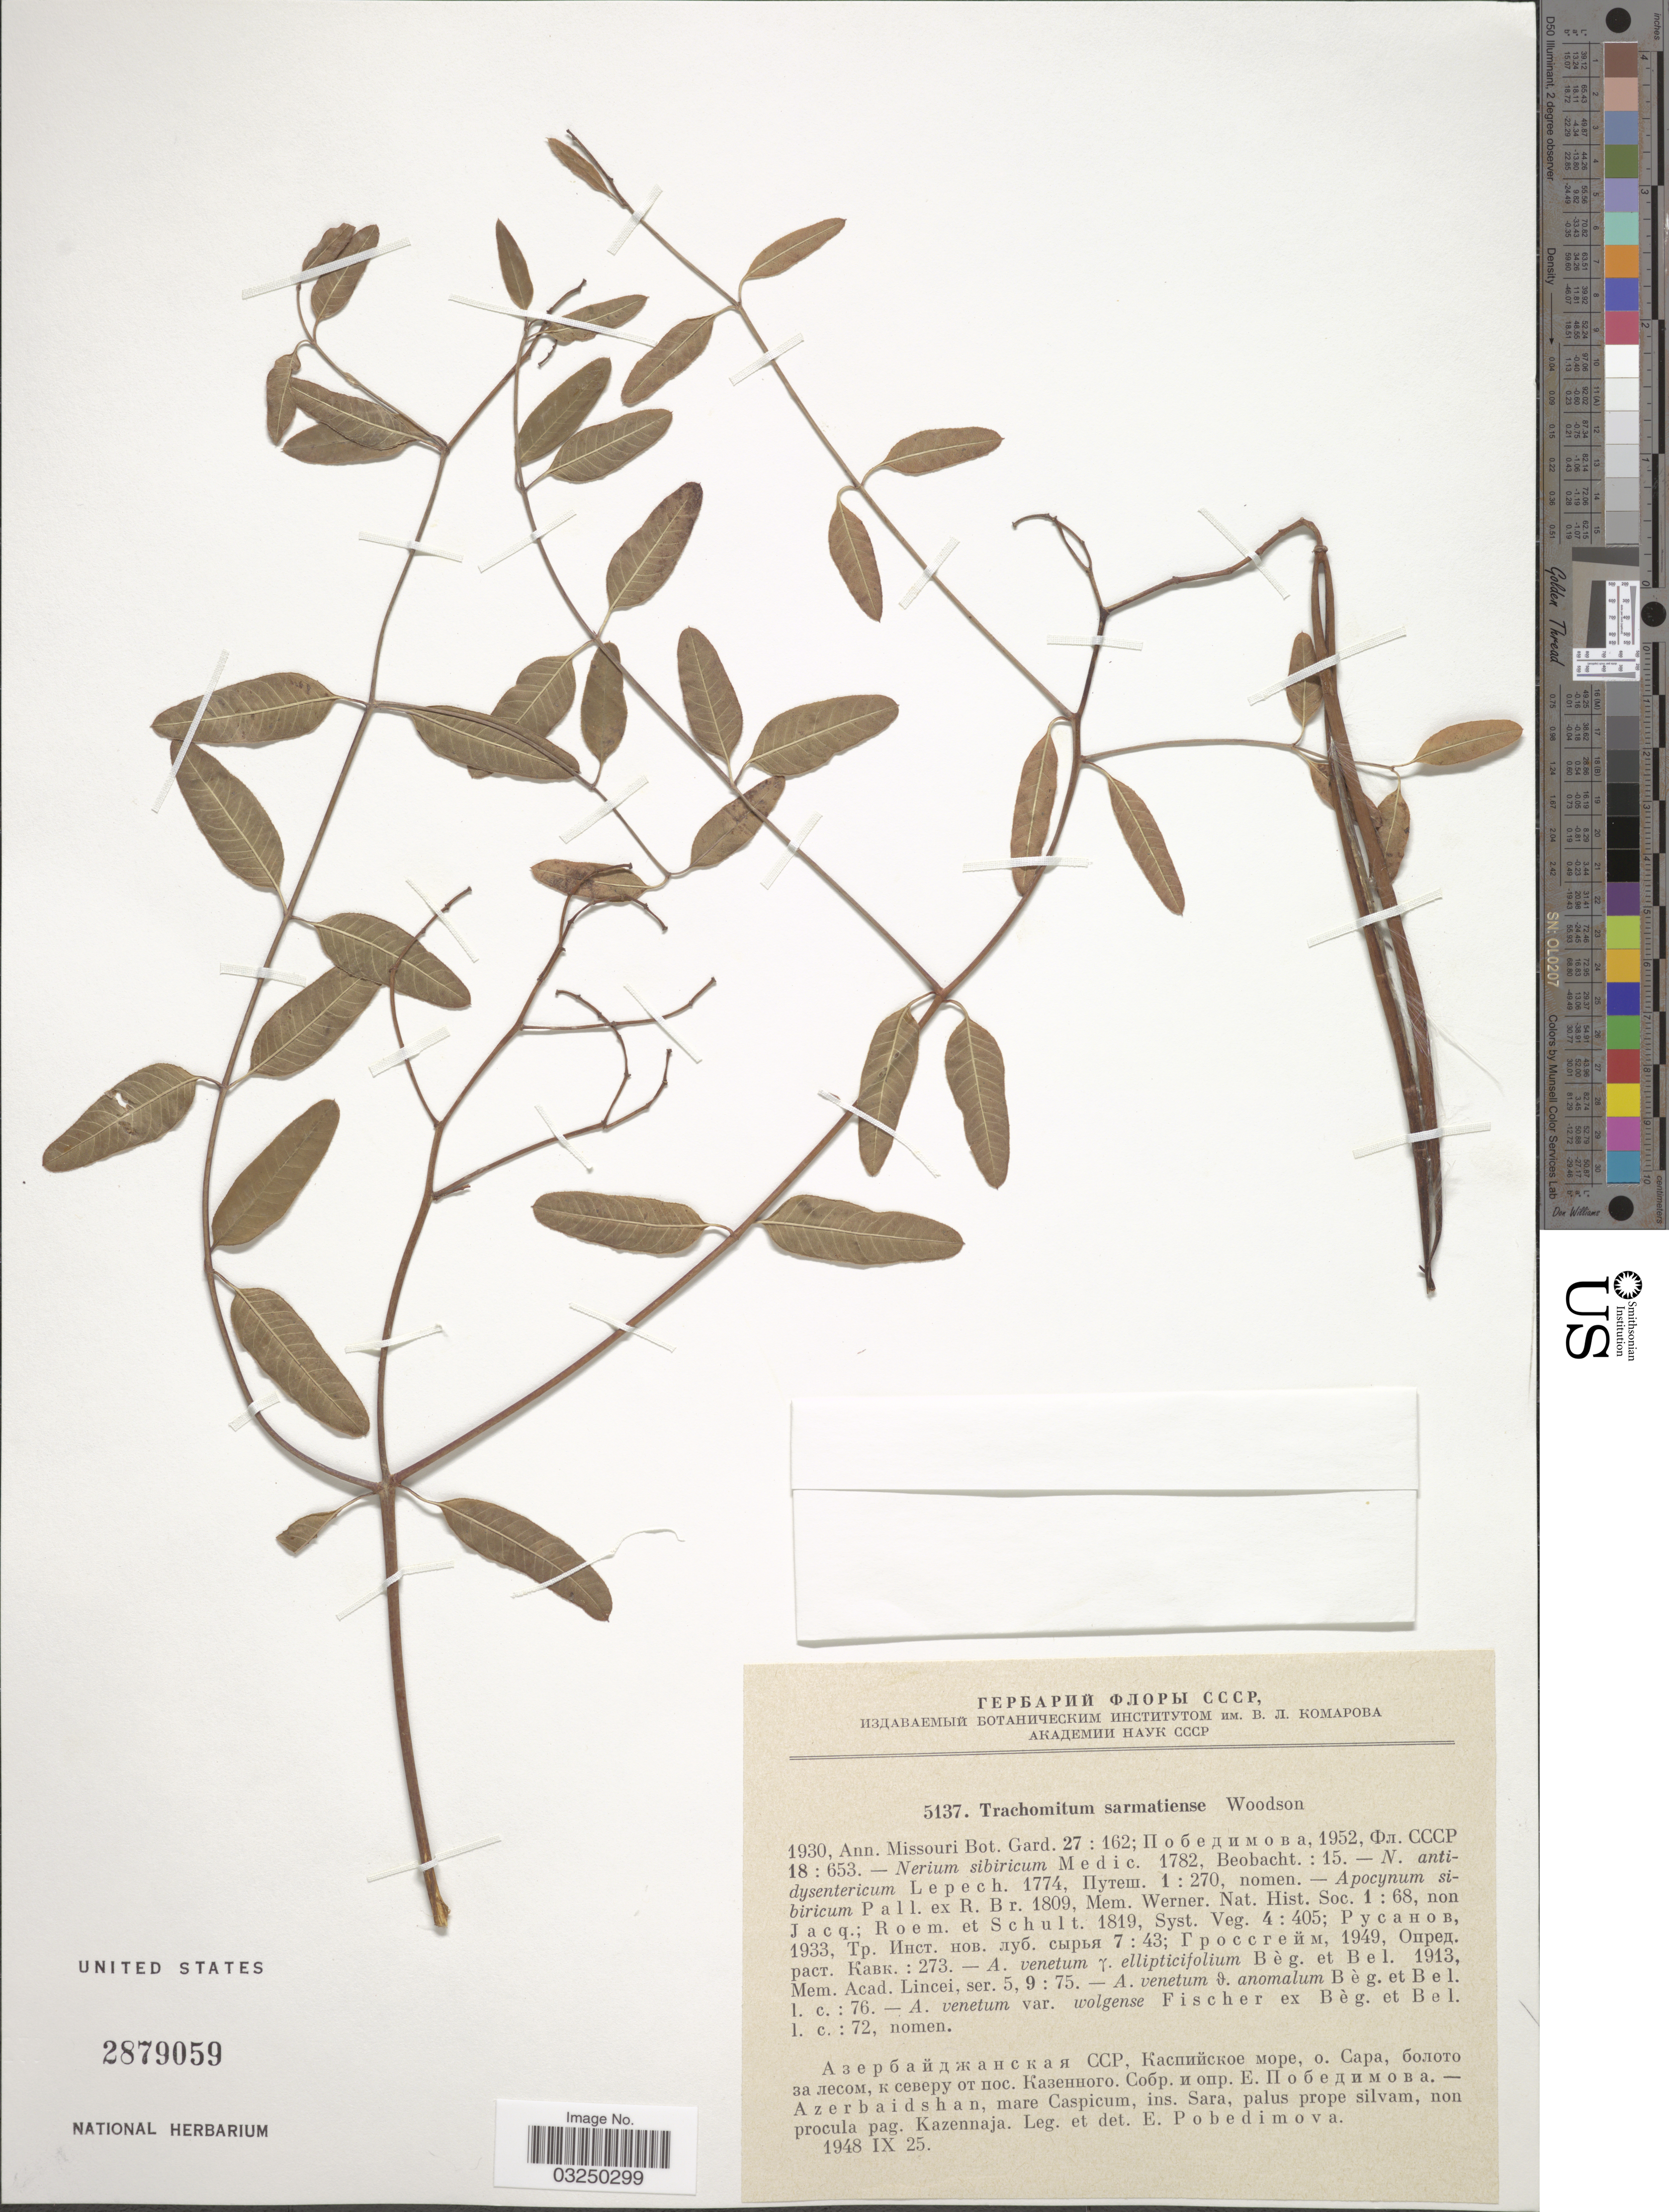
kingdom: Plantae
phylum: Tracheophyta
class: Magnoliopsida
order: Gentianales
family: Apocynaceae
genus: Trachomitum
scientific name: Trachomitum scabrum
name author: (Russanov) Pobed.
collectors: E. Pobedimova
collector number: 5137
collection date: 1948-09-25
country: Azerbaijan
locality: Azerbaidshan, mare Caspicum, ins. Sara, palus prope silvam, non procula pag. Kazennaja.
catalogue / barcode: US 2879059